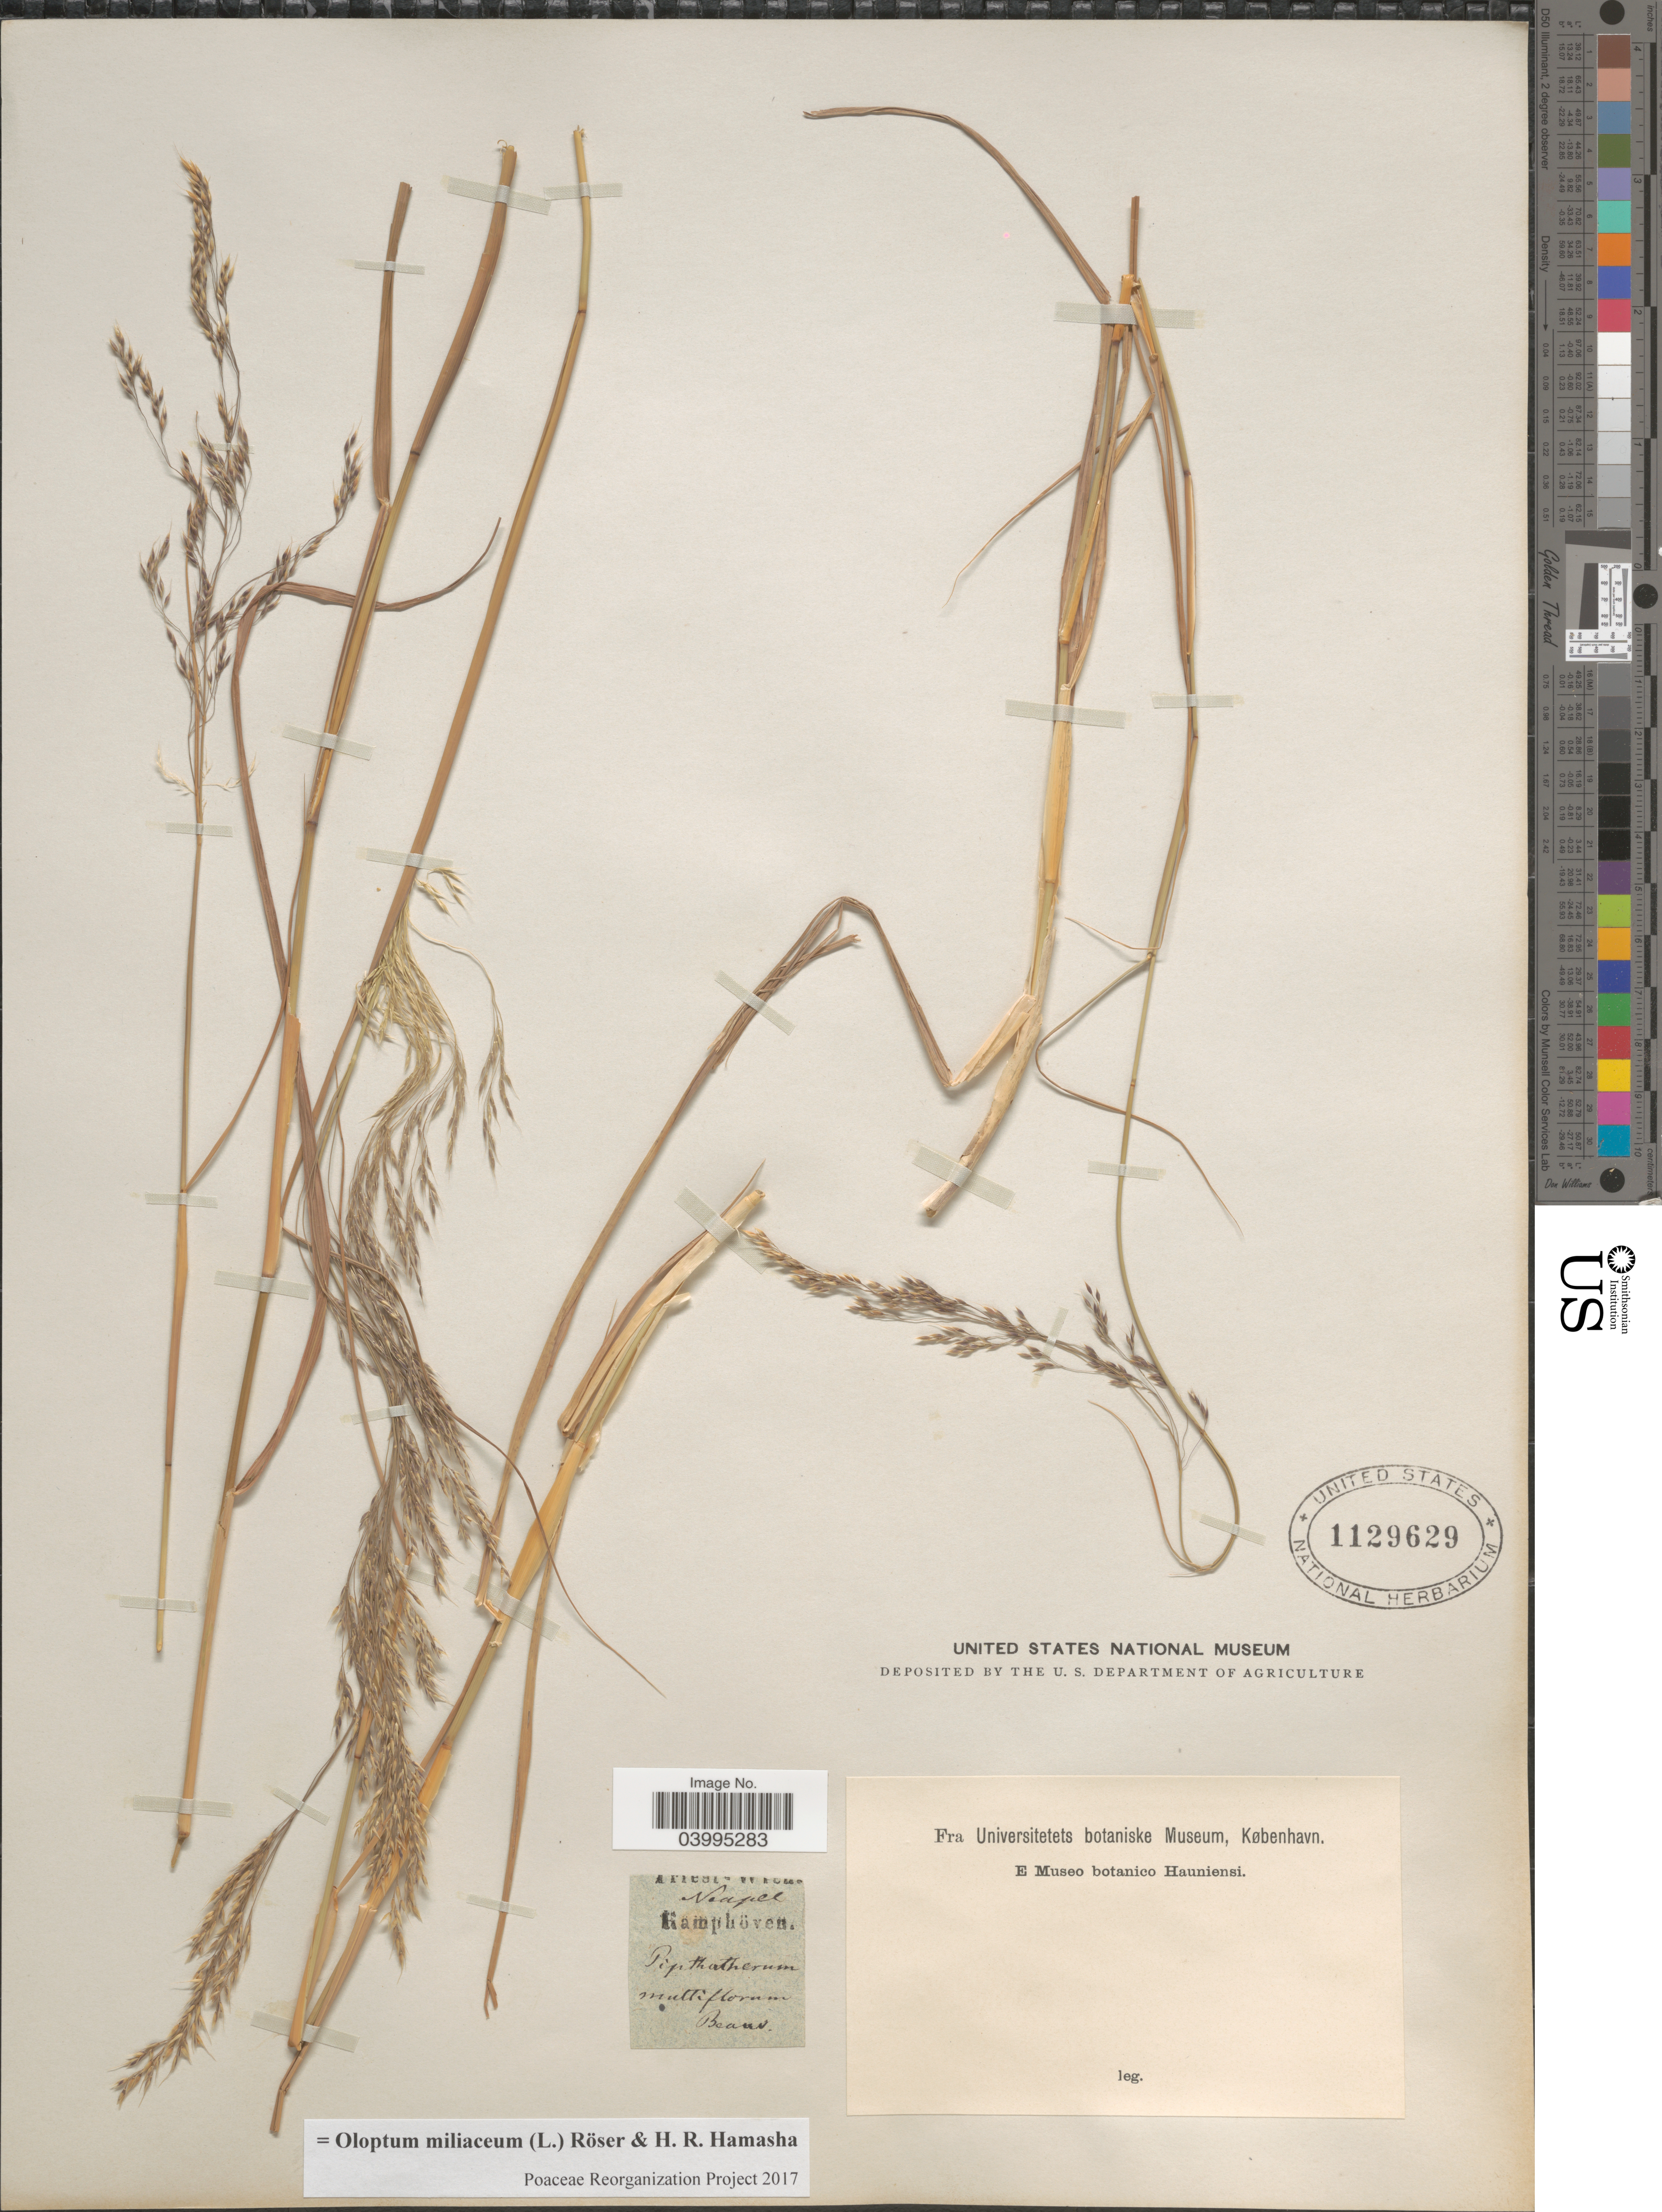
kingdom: Plantae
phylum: Tracheophyta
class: Liliopsida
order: Poales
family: Poaceae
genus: Oloptum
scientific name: Oloptum miliaceum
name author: Röser & H. R. Hamasha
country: Italy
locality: Neapel. Kämphöven.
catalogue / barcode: US 1129629